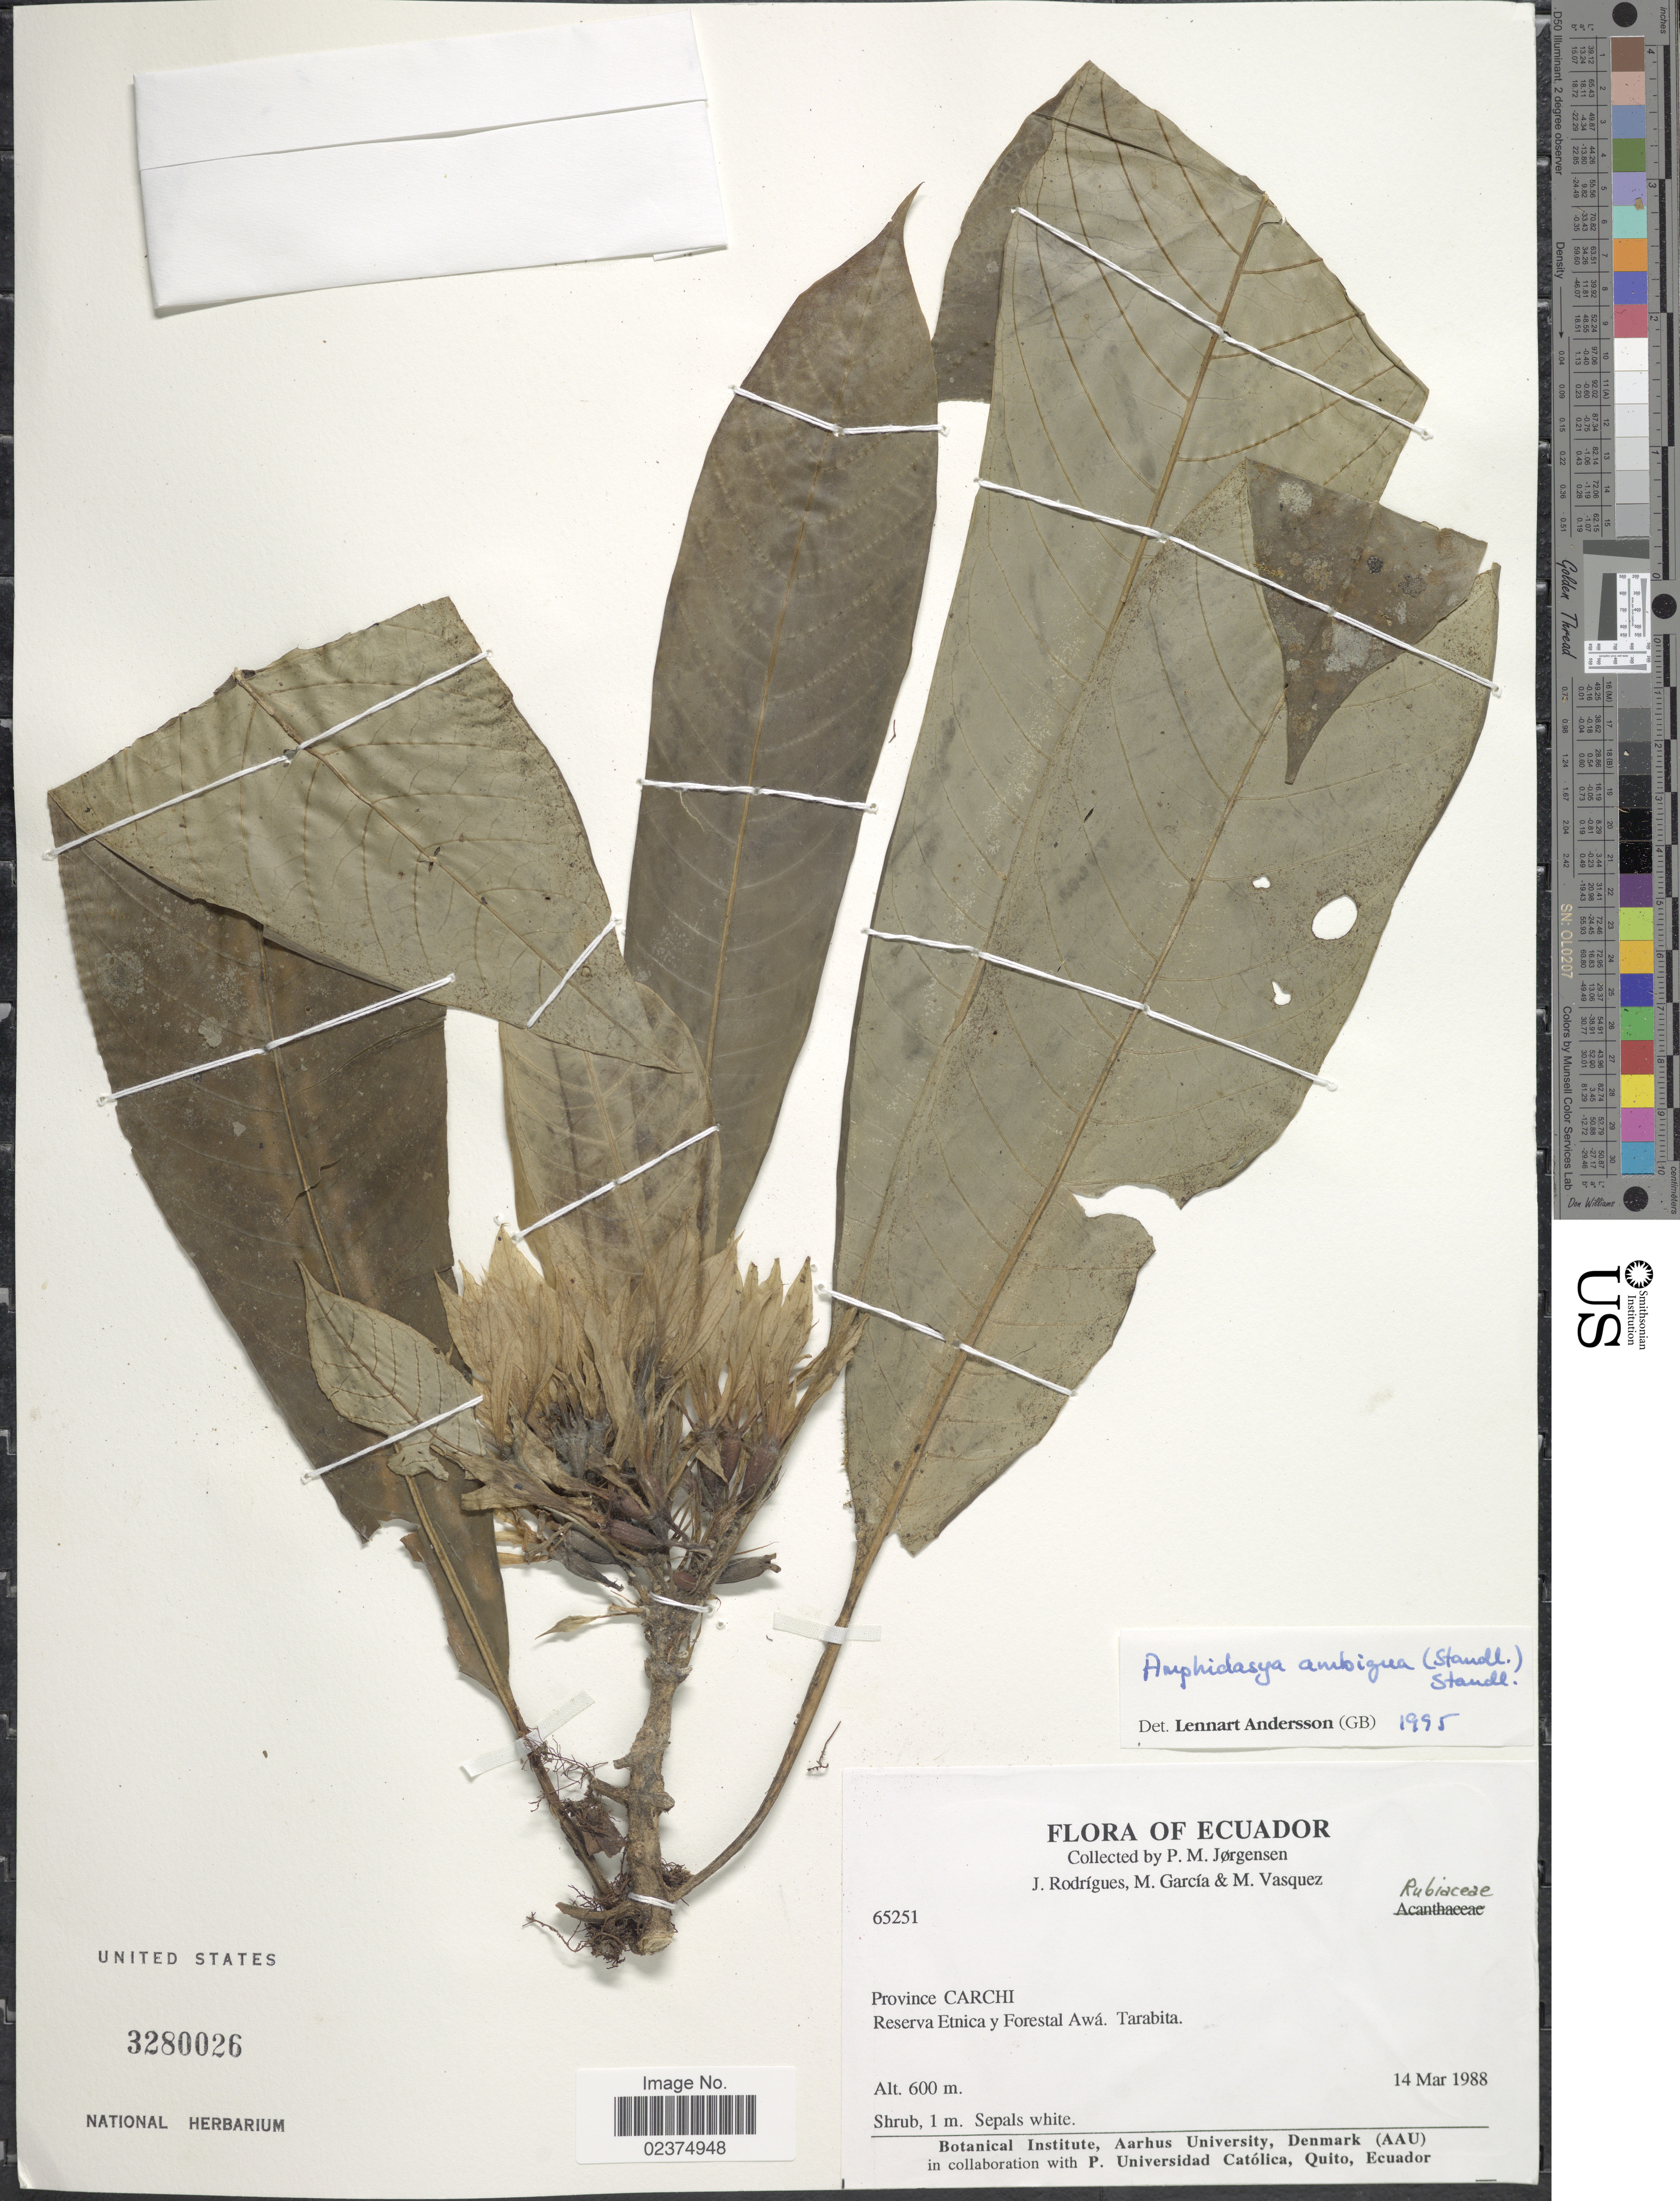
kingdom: Plantae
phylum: Tracheophyta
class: Magnoliopsida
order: Gentianales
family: Rubiaceae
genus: Amphidasya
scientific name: Amphidasya ambigua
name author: Standl.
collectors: P. Jorgenson, J. B. Rodrigues, M. Garcia & M. Vasquez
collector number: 65251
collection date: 1988-03-14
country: Ecuador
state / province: Carchi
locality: Province Carchi. Reserva Etnica y Florestal Awa. Tarabita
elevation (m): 600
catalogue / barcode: US 3280026